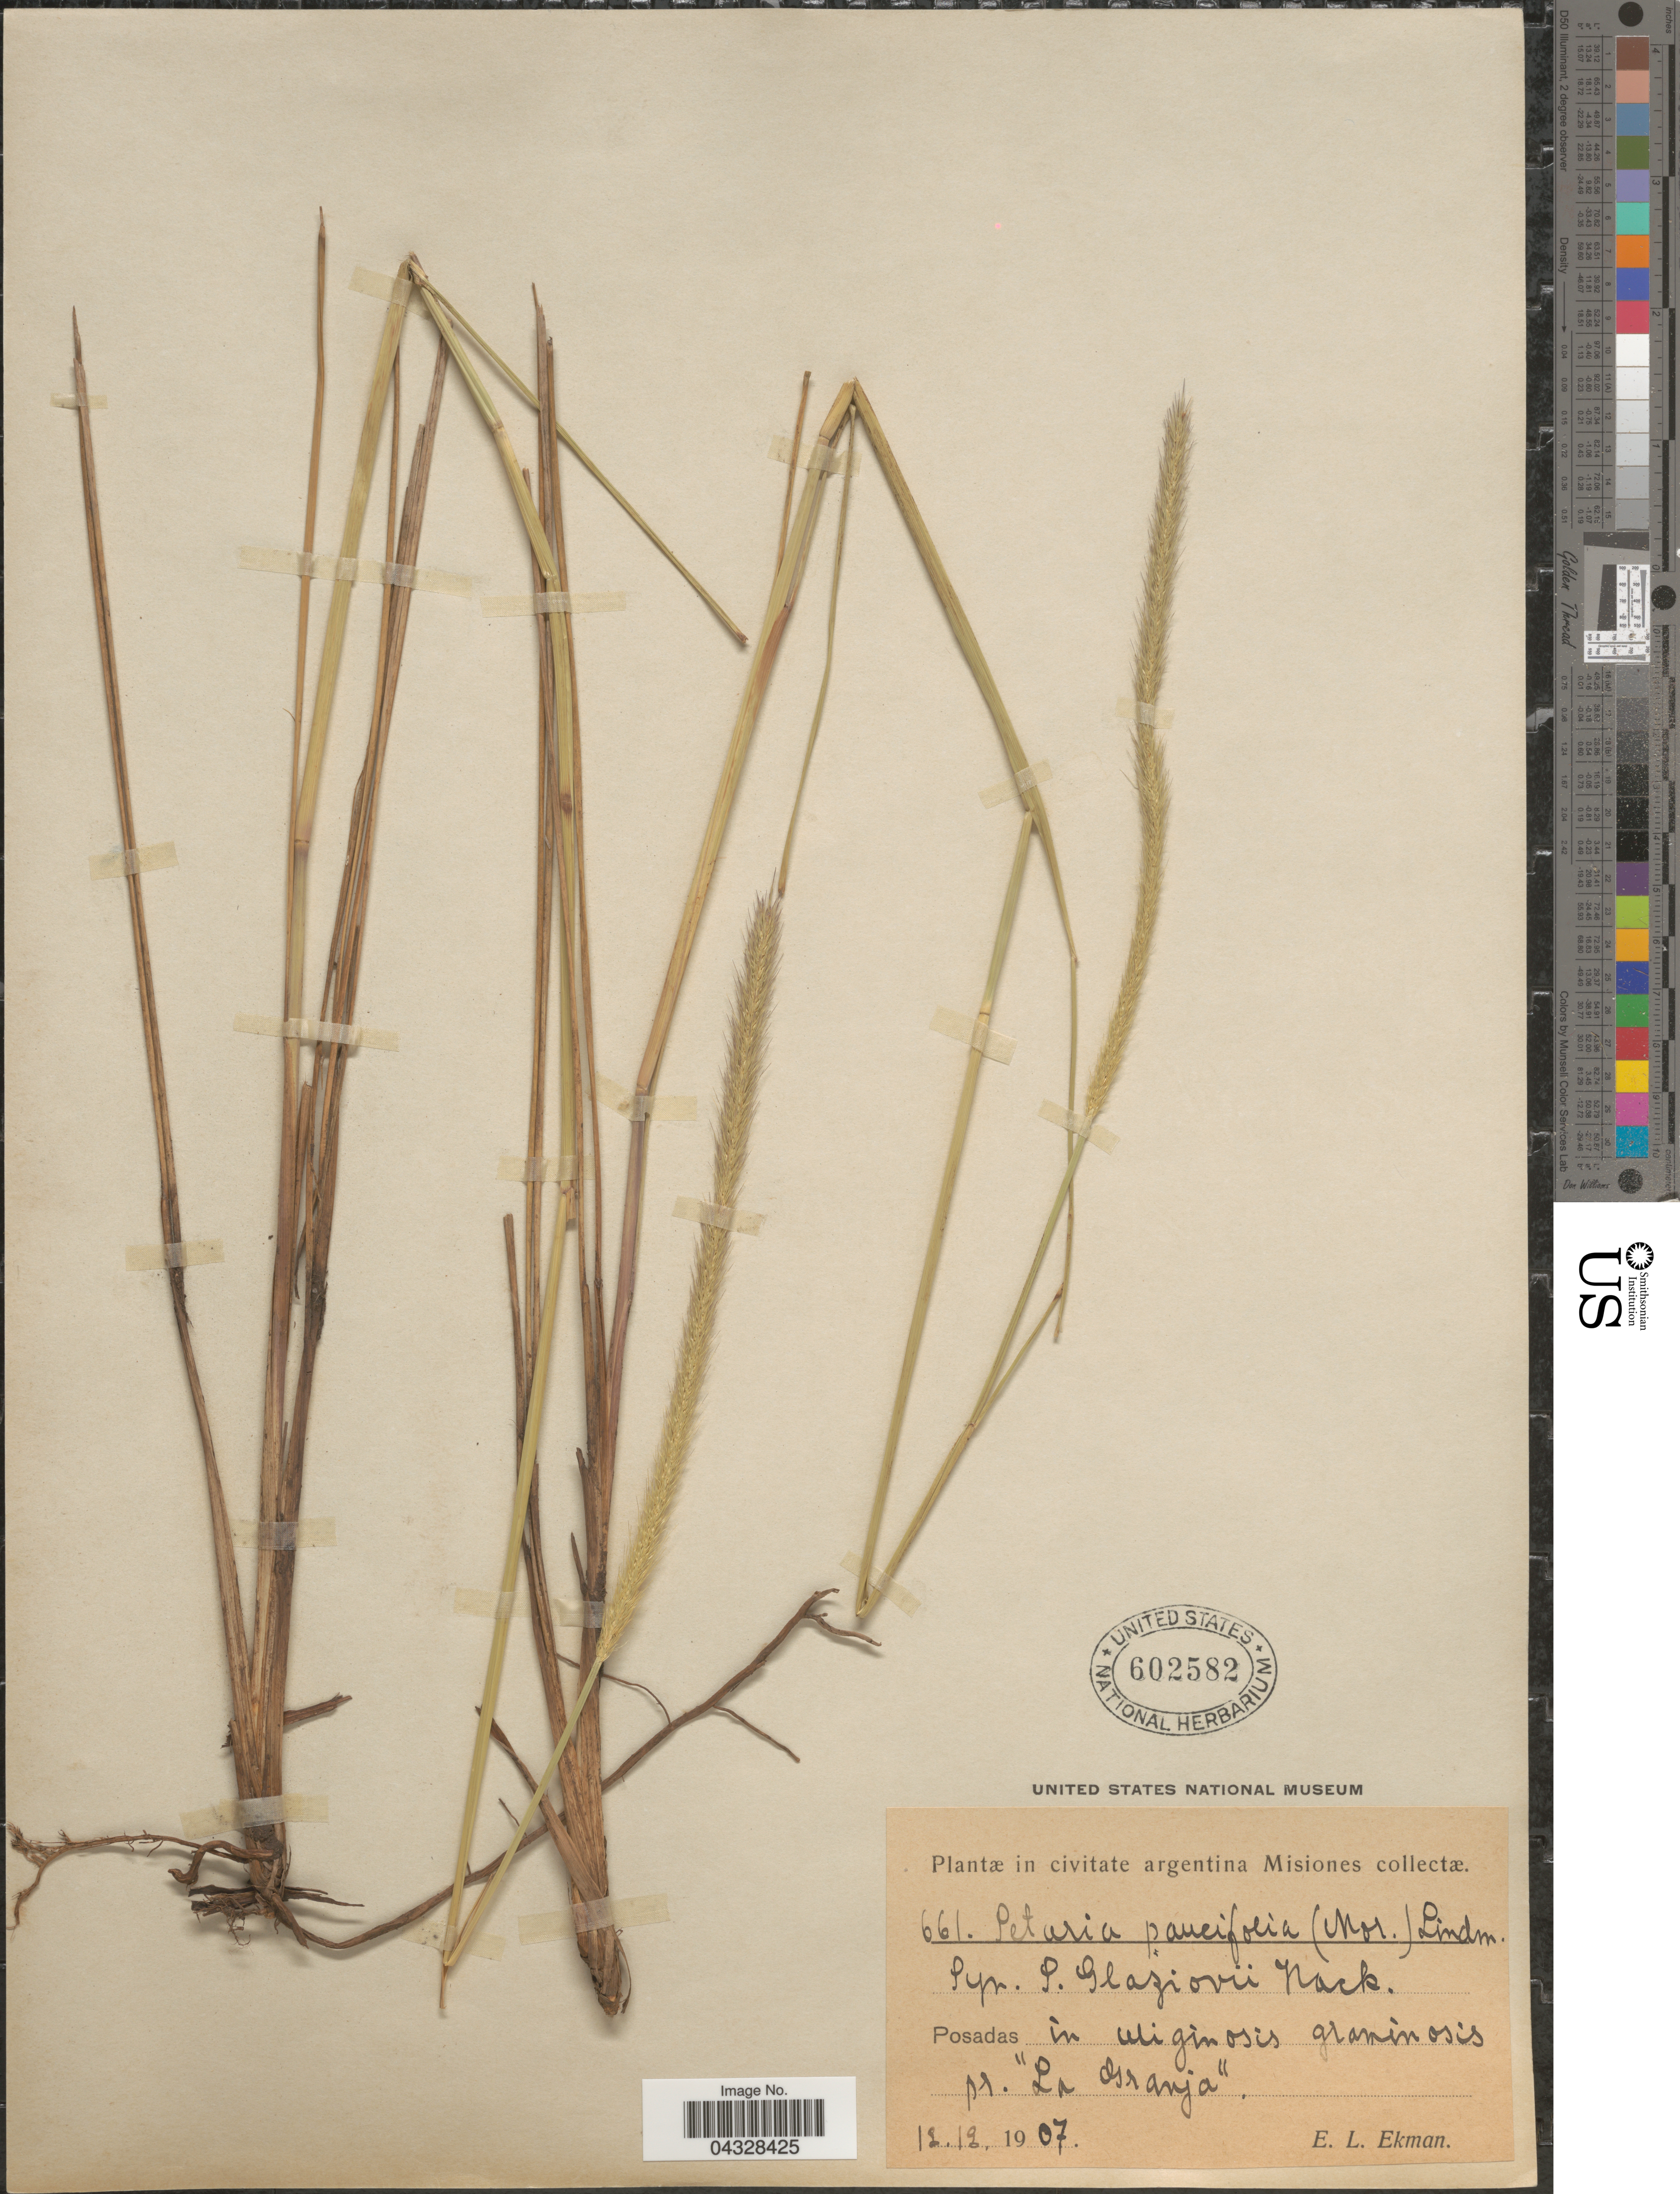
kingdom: Plantae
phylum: Tracheophyta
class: Liliopsida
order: Poales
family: Poaceae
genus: Setaria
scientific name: Setaria paucifolia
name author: (Morong) Lindm.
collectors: E. L. Ekman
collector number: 661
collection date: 1907-12-12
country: Argentina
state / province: Misiones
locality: In civitate argentina Misiones collectæ. Posadas in uliginosis graminosis pr. "La Granja".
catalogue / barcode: US 602582